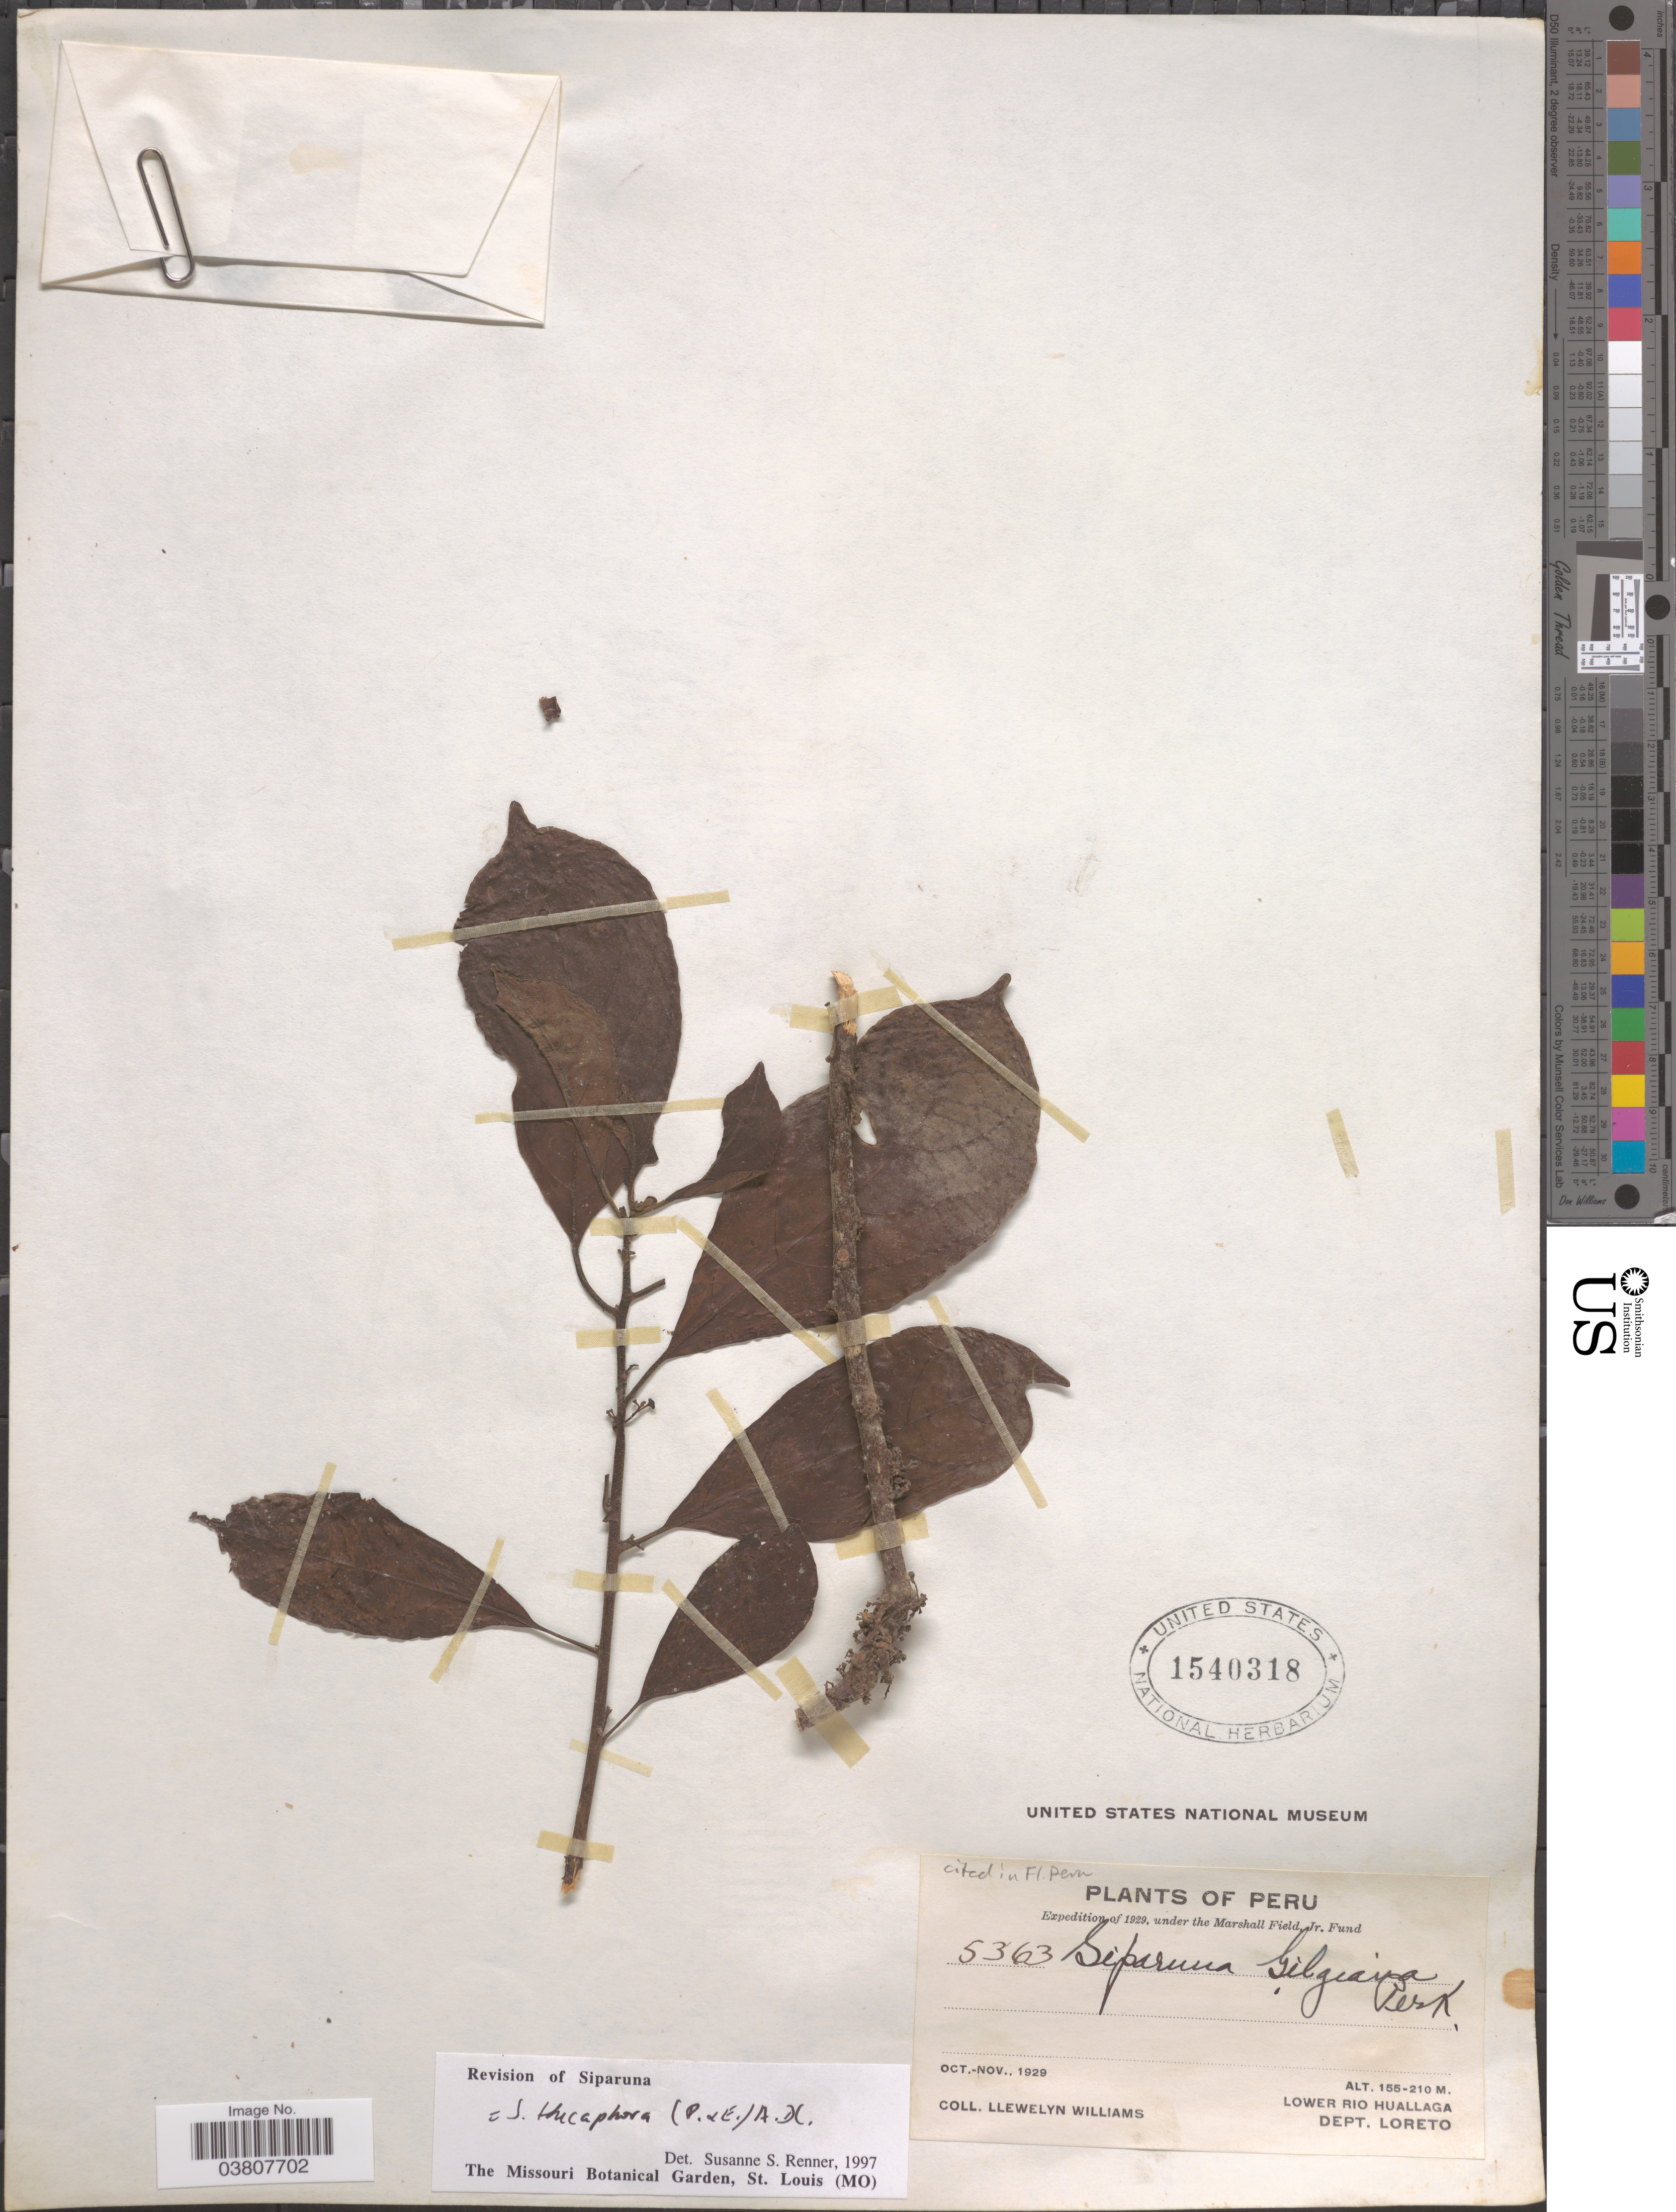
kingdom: Plantae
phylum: Tracheophyta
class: Magnoliopsida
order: Laurales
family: Siparunaceae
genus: Siparuna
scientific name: Siparuna thecaphora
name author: (Poepp. & Endl.) A. DC.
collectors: Ll. Williams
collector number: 5363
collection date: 1929-10/1929-11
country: Peru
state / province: Loreto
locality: Lower Rio Huallaga. Dept. Loreto.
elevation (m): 155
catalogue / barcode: US 1540318